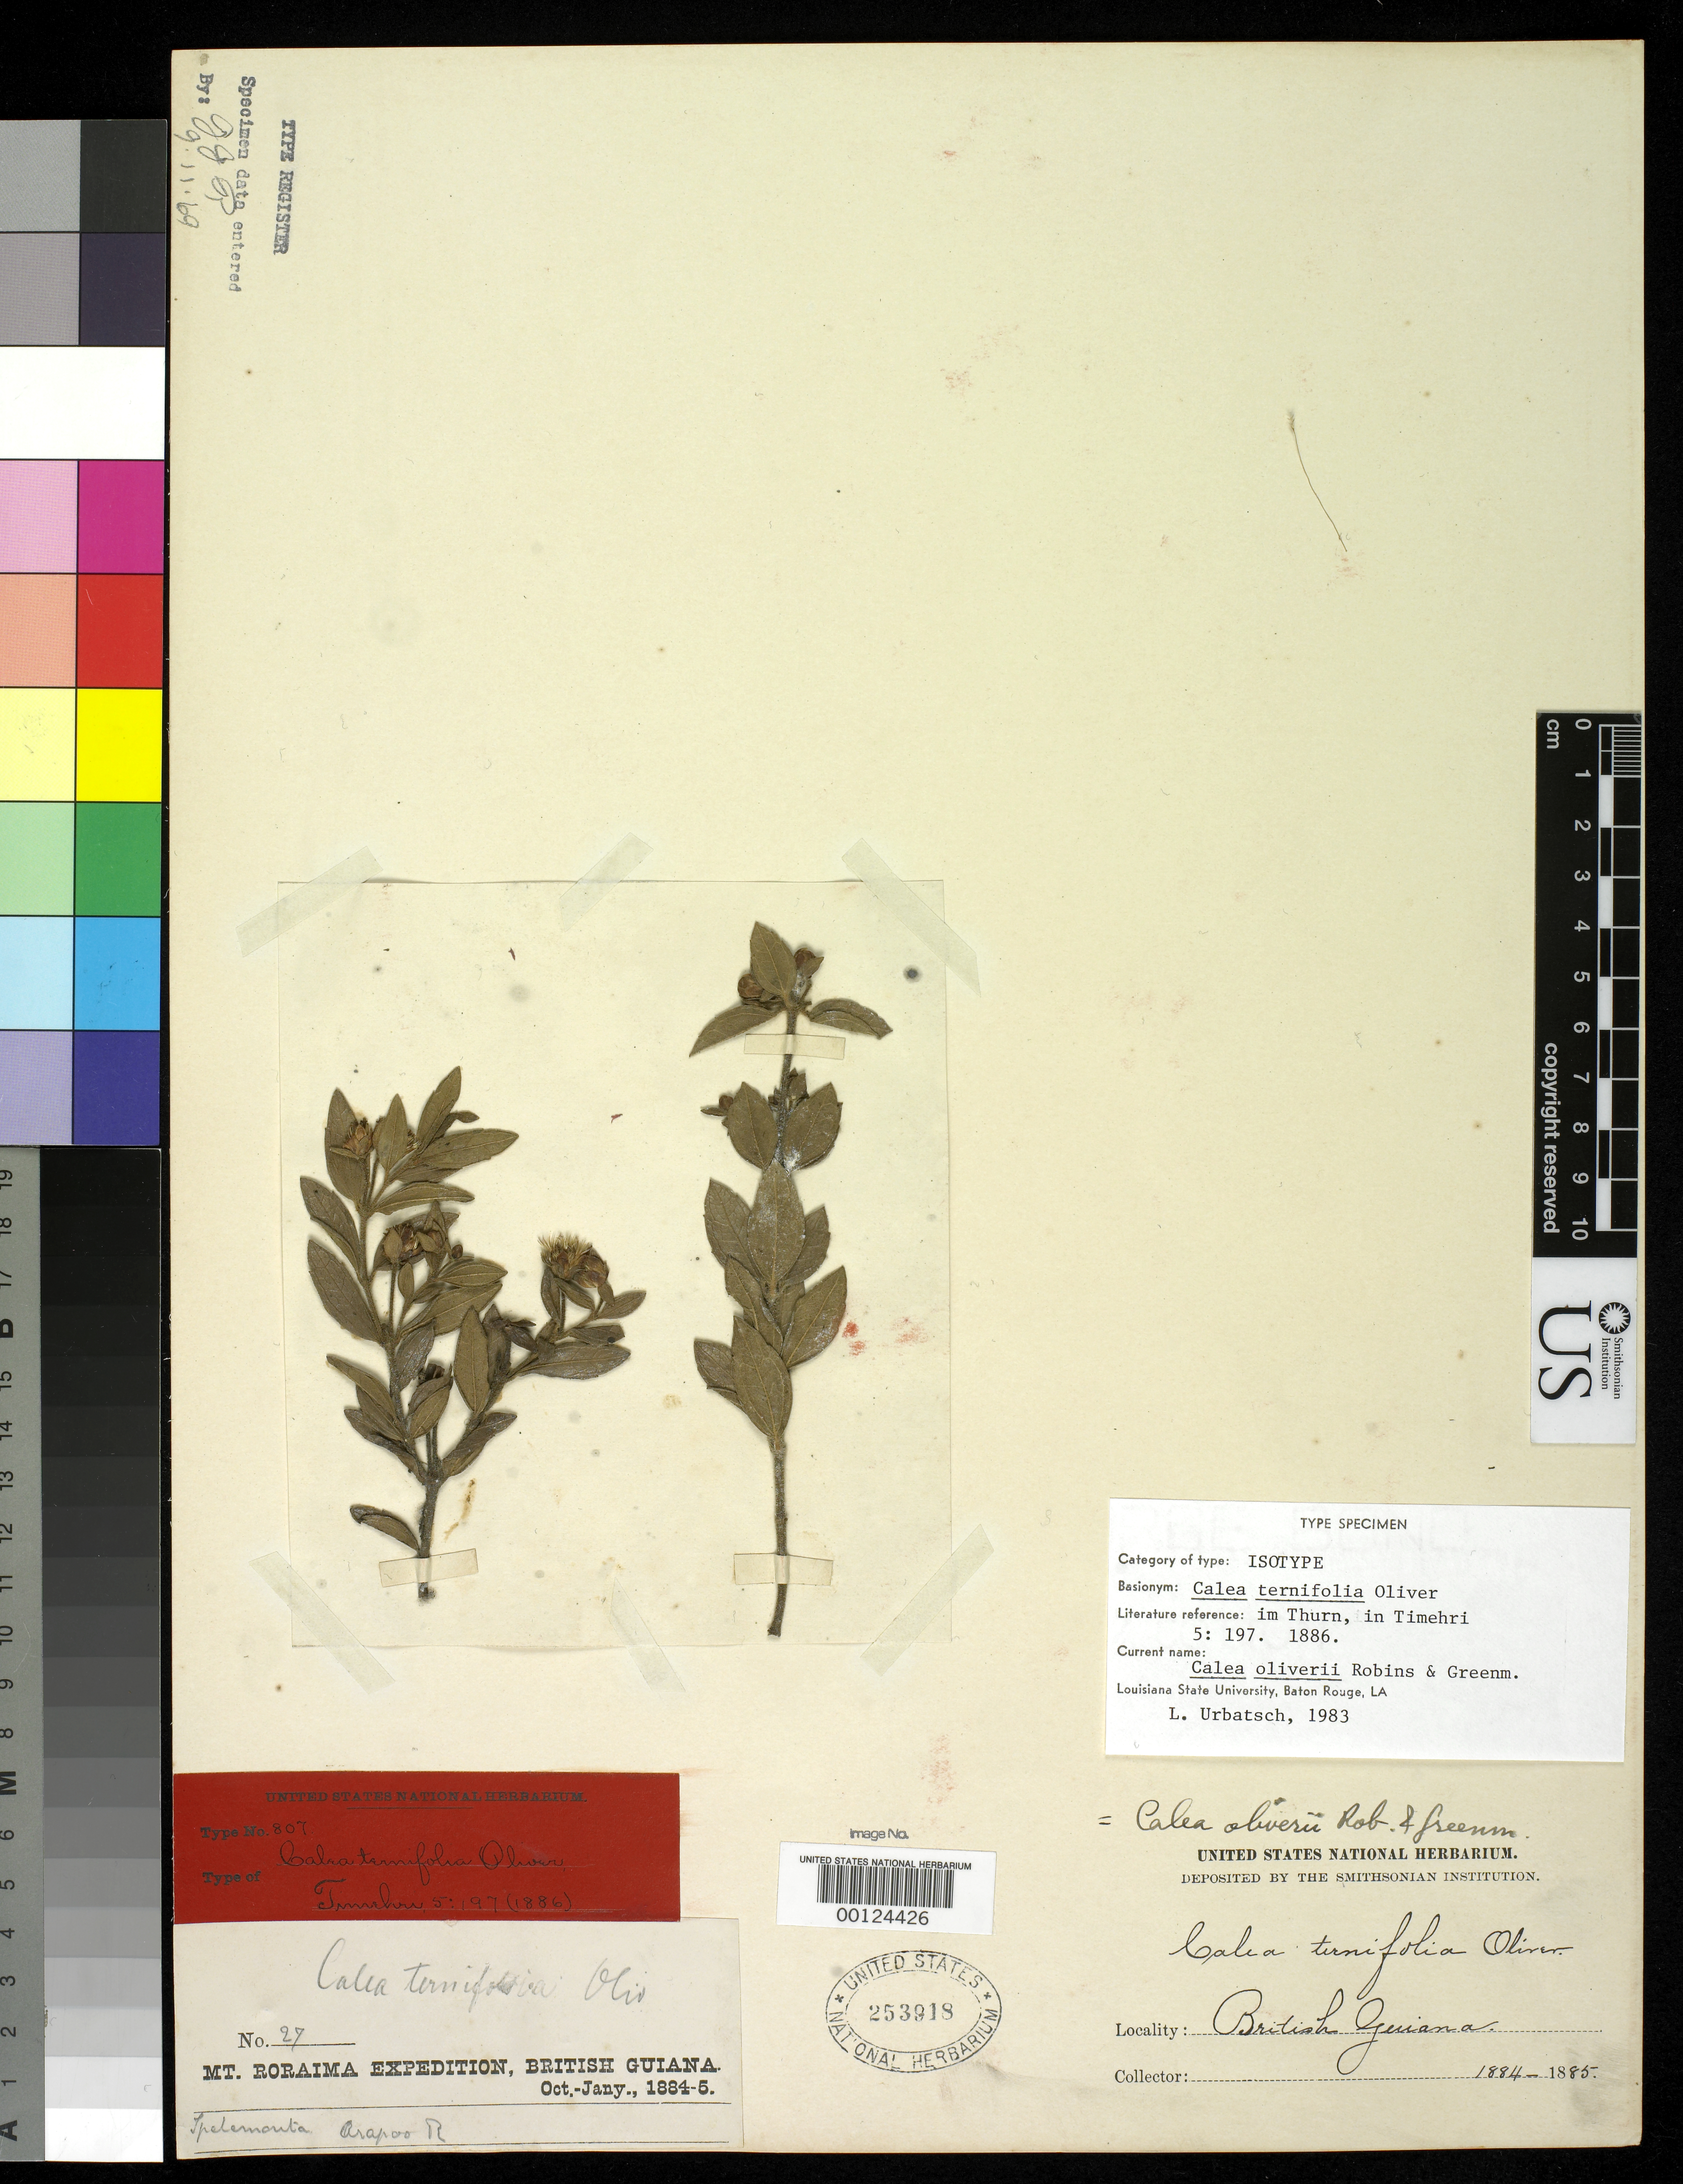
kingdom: Plantae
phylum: Tracheophyta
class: Magnoliopsida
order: Asterales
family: Asteraceae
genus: Calea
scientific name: Calea ternifolia Oliv., hom. illeg.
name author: Oliv.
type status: Isotype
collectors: E. F. im Thurn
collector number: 27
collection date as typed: Oct 1884 to -- Jan 1885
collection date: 1884-10/1885-01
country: Guyana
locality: Arapoo River.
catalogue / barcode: US 253918